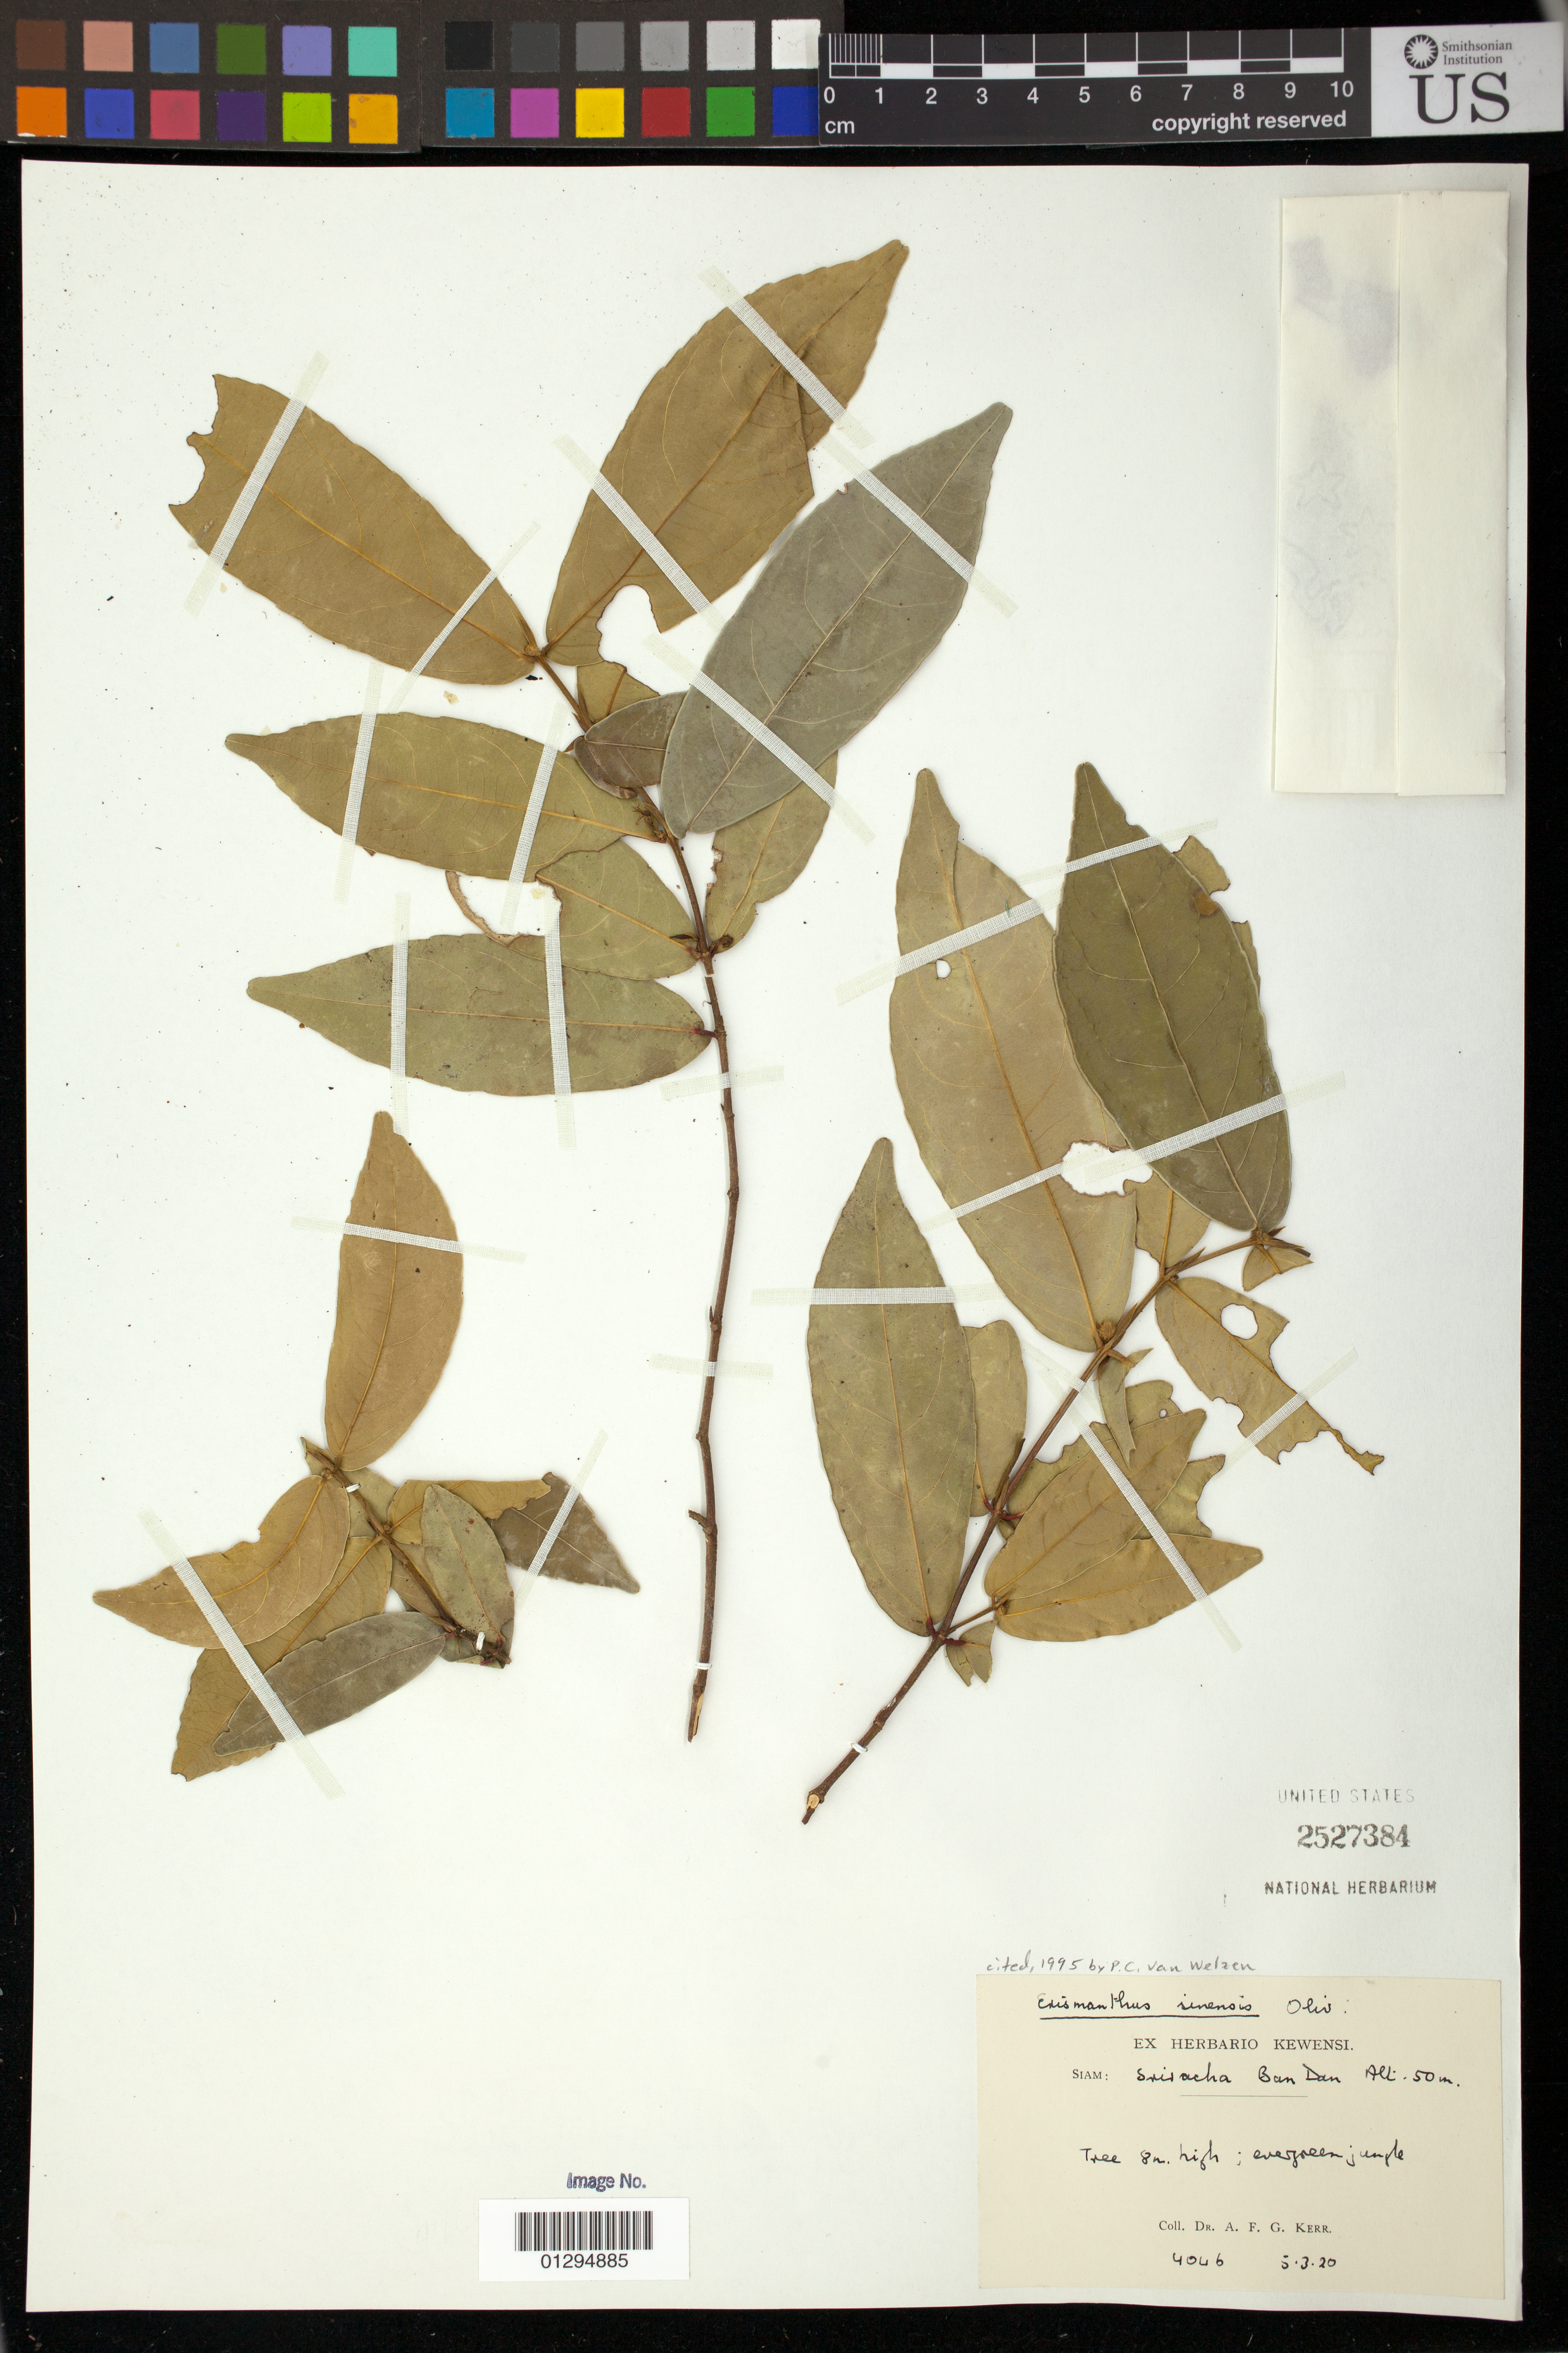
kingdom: Plantae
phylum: Tracheophyta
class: Magnoliopsida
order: Malpighiales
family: Euphorbiaceae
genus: Erismanthus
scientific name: Erismanthus sinensis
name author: Oliv.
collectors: A. F. G. Kerr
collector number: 4046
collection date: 1920-03-05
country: Thailand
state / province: Chon Buri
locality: Sriracha, Ban Dan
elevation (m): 50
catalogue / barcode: US 2527384